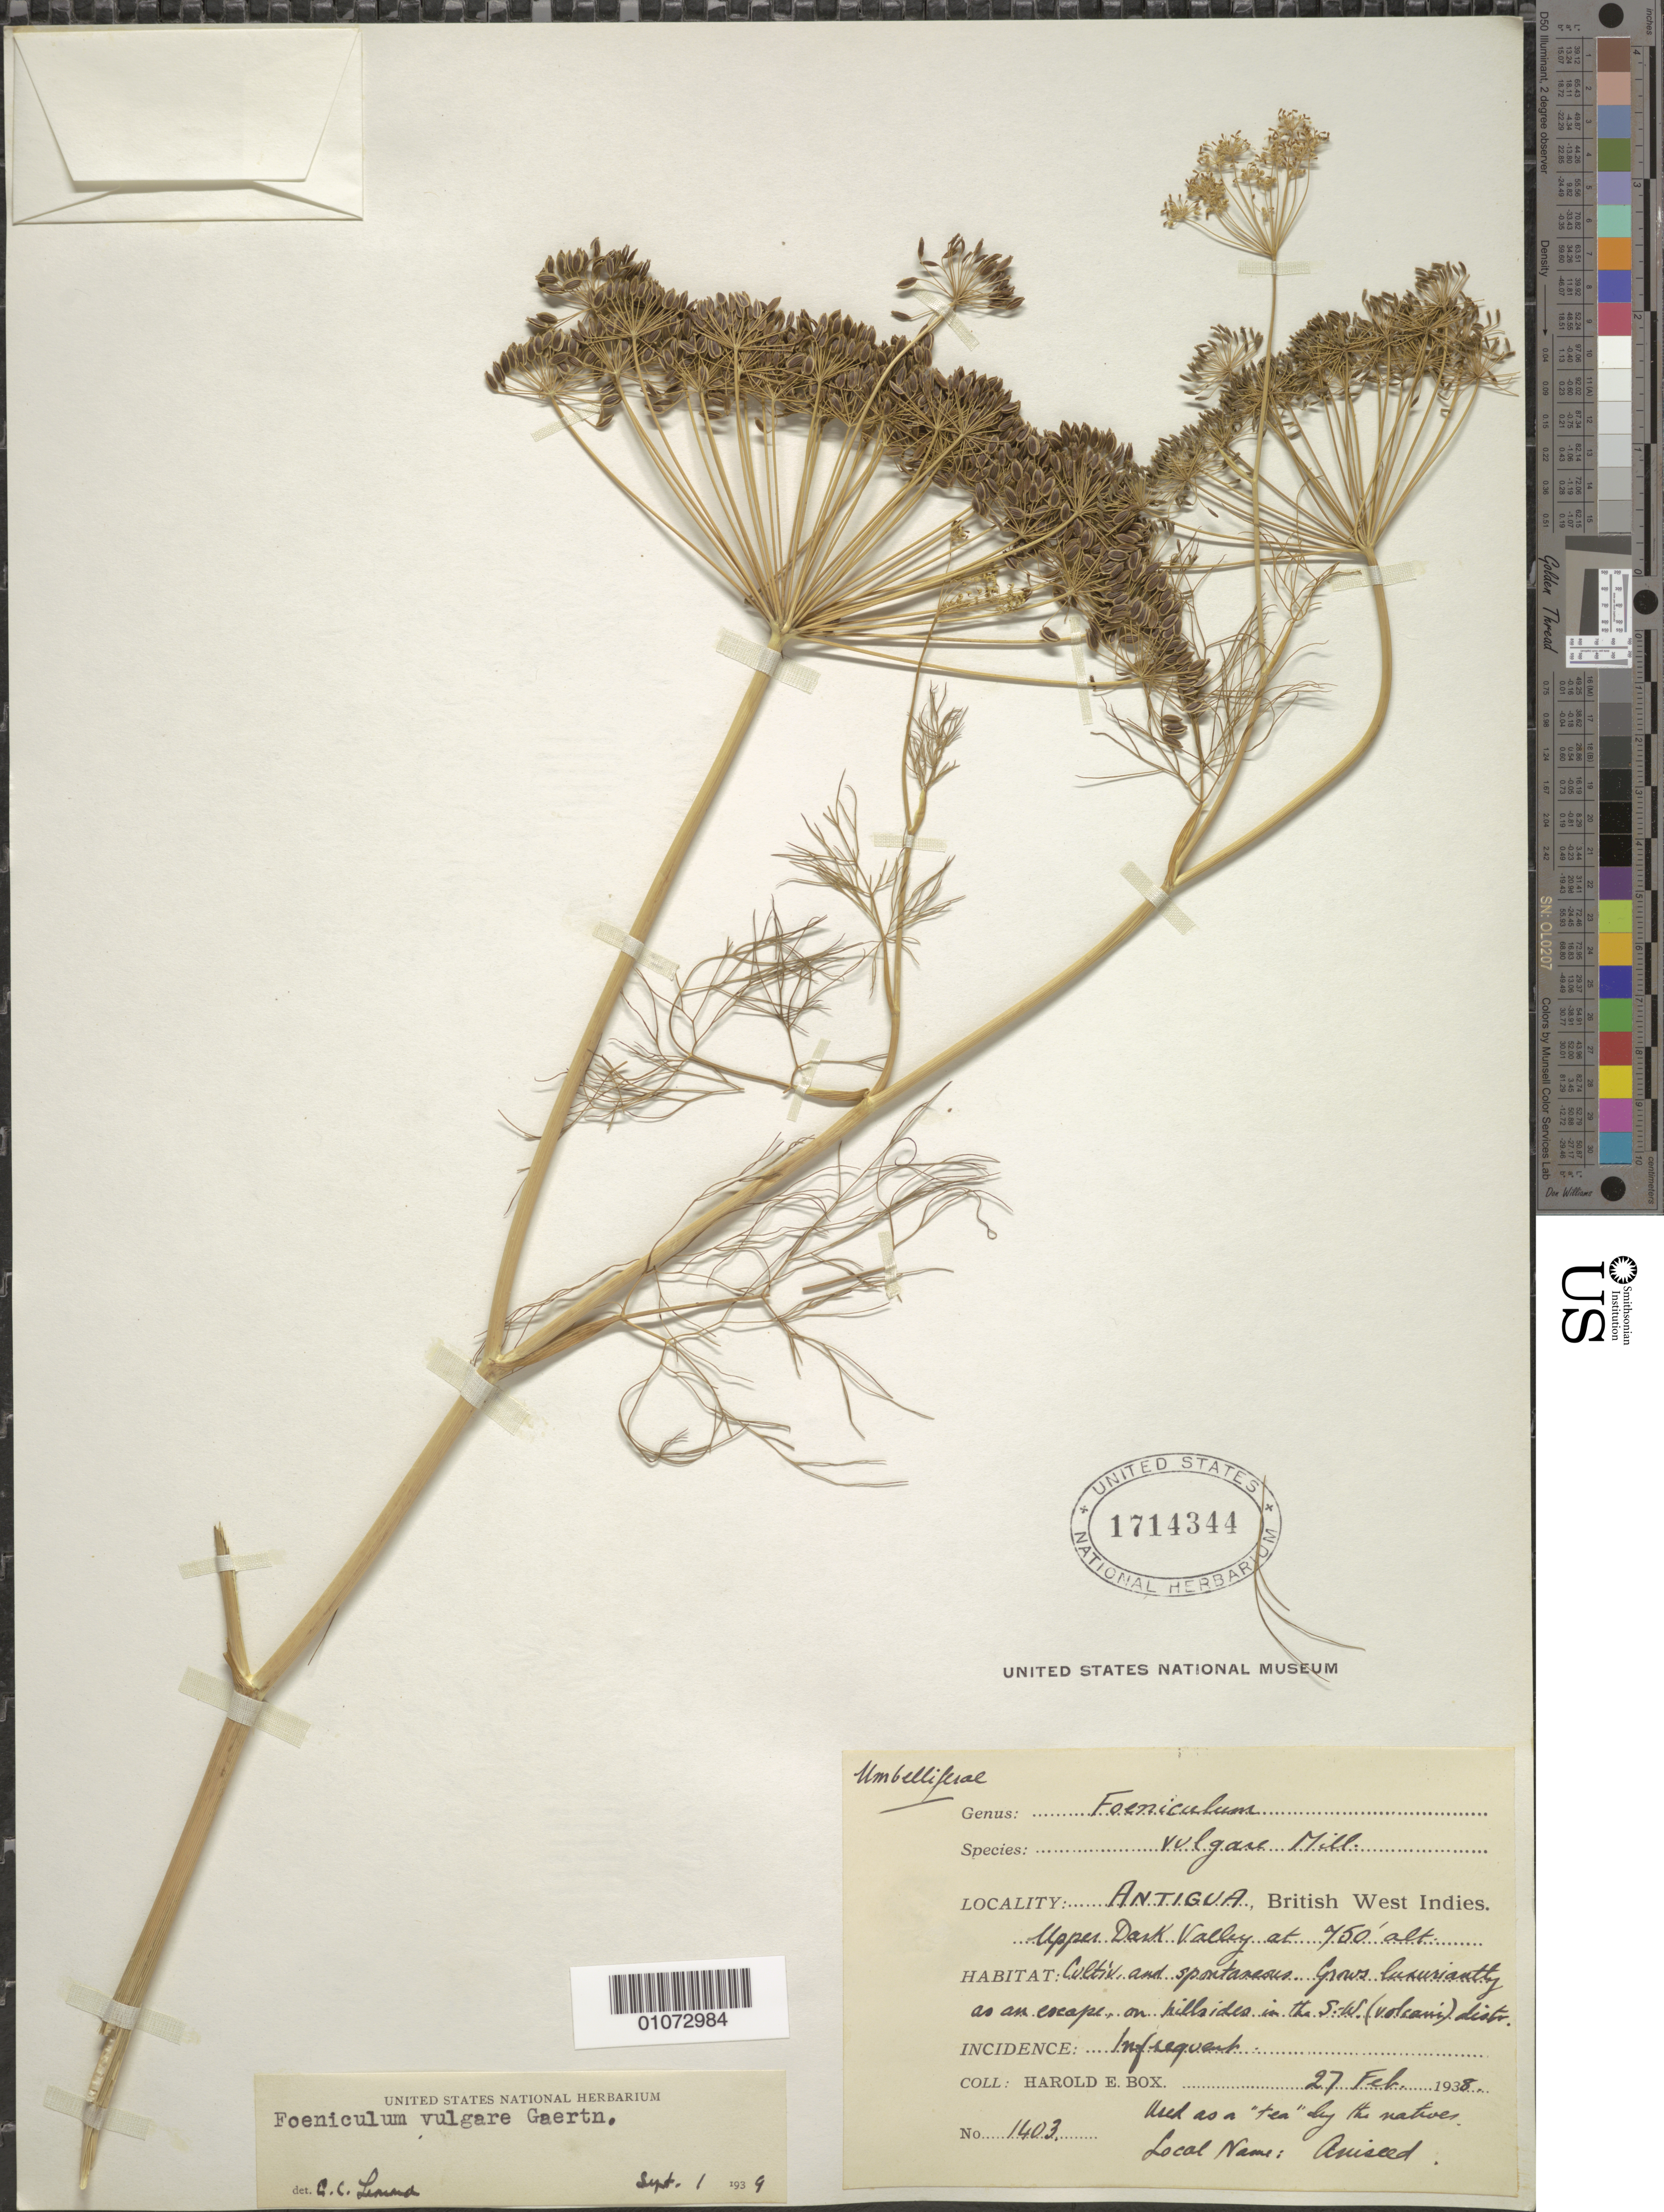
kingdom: Plantae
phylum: Tracheophyta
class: Magnoliopsida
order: Apiales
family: Apiaceae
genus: Foeniculum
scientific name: Foeniculum vulgare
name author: Mill.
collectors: H. E. Box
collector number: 1403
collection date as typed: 27 Feb 1938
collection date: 1938-02-27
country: Antigua and Barbuda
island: Antigua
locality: Upper Dark Valley on hillsides in the southwest (volcanic) district; infrequent.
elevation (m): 137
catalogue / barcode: US 1714344